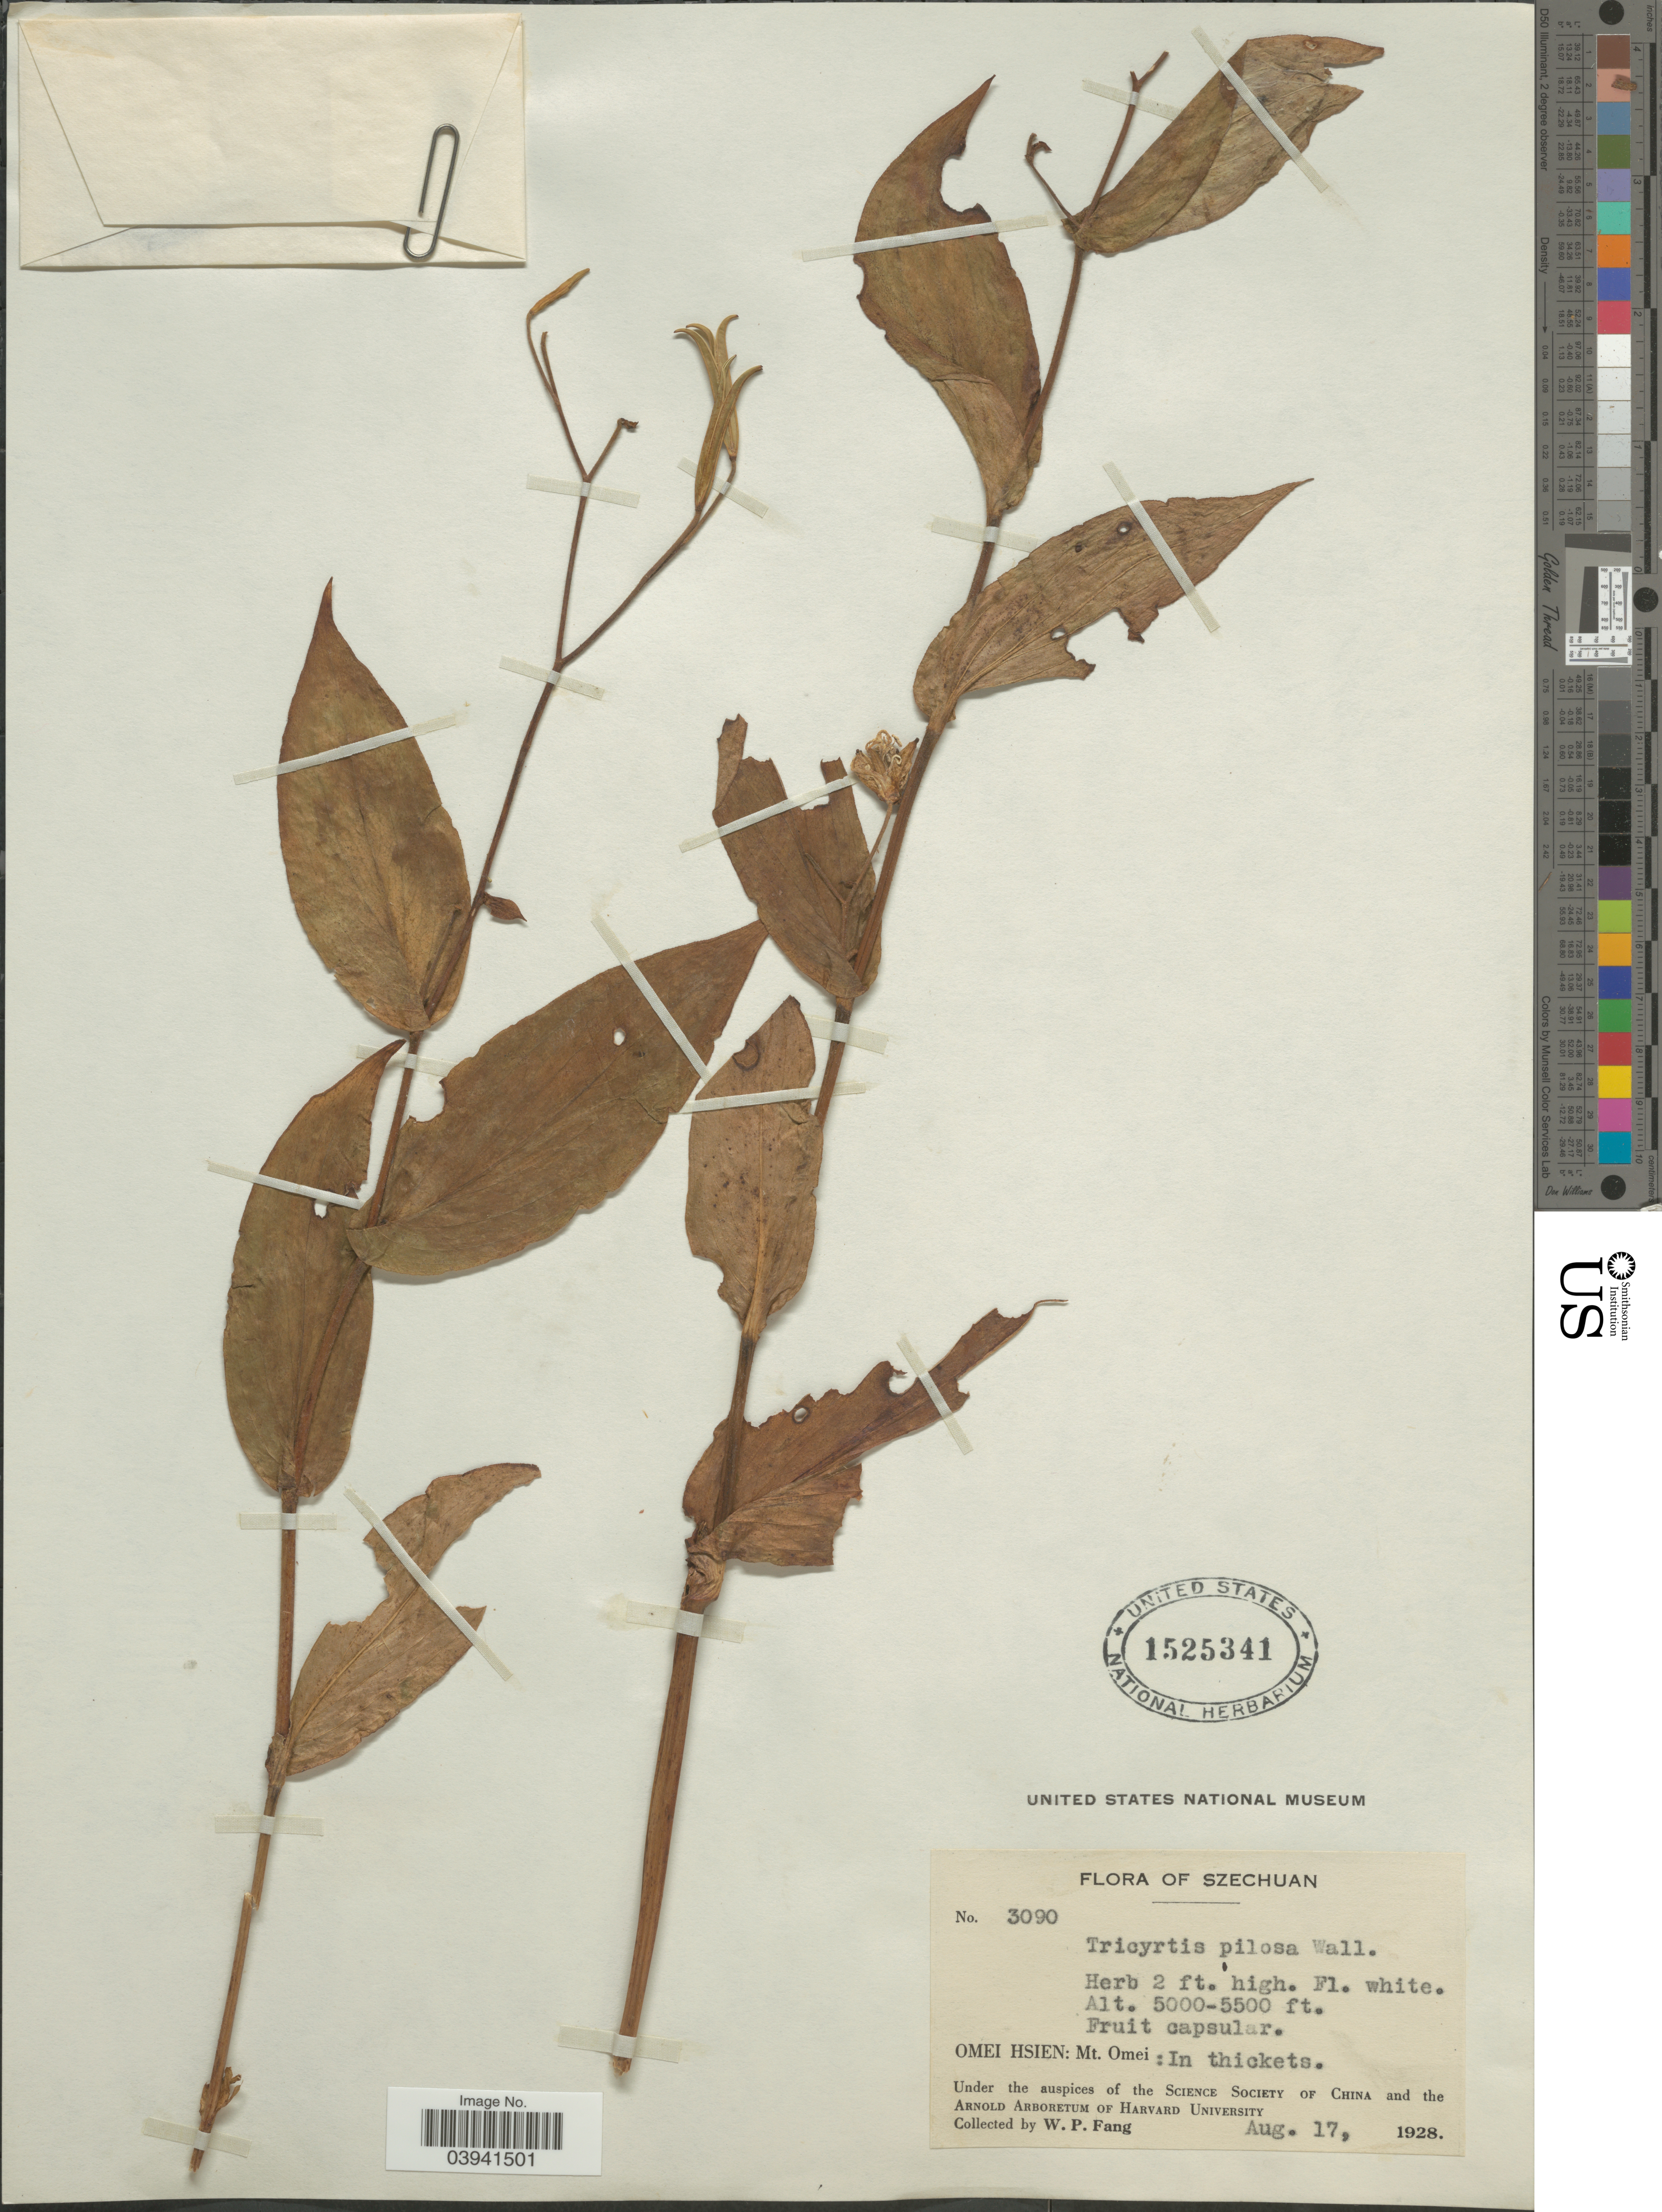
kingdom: Plantae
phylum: Tracheophyta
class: Liliopsida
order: Liliales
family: Liliaceae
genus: Tricyrtis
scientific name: Tricyrtis pilosa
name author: Wall.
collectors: W. P. Fang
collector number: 3090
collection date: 1928-08-17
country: China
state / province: Sichuan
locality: Szechuan. Omei Hsien: Mt. Omei: In thickets.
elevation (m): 1524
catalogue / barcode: US 1525341